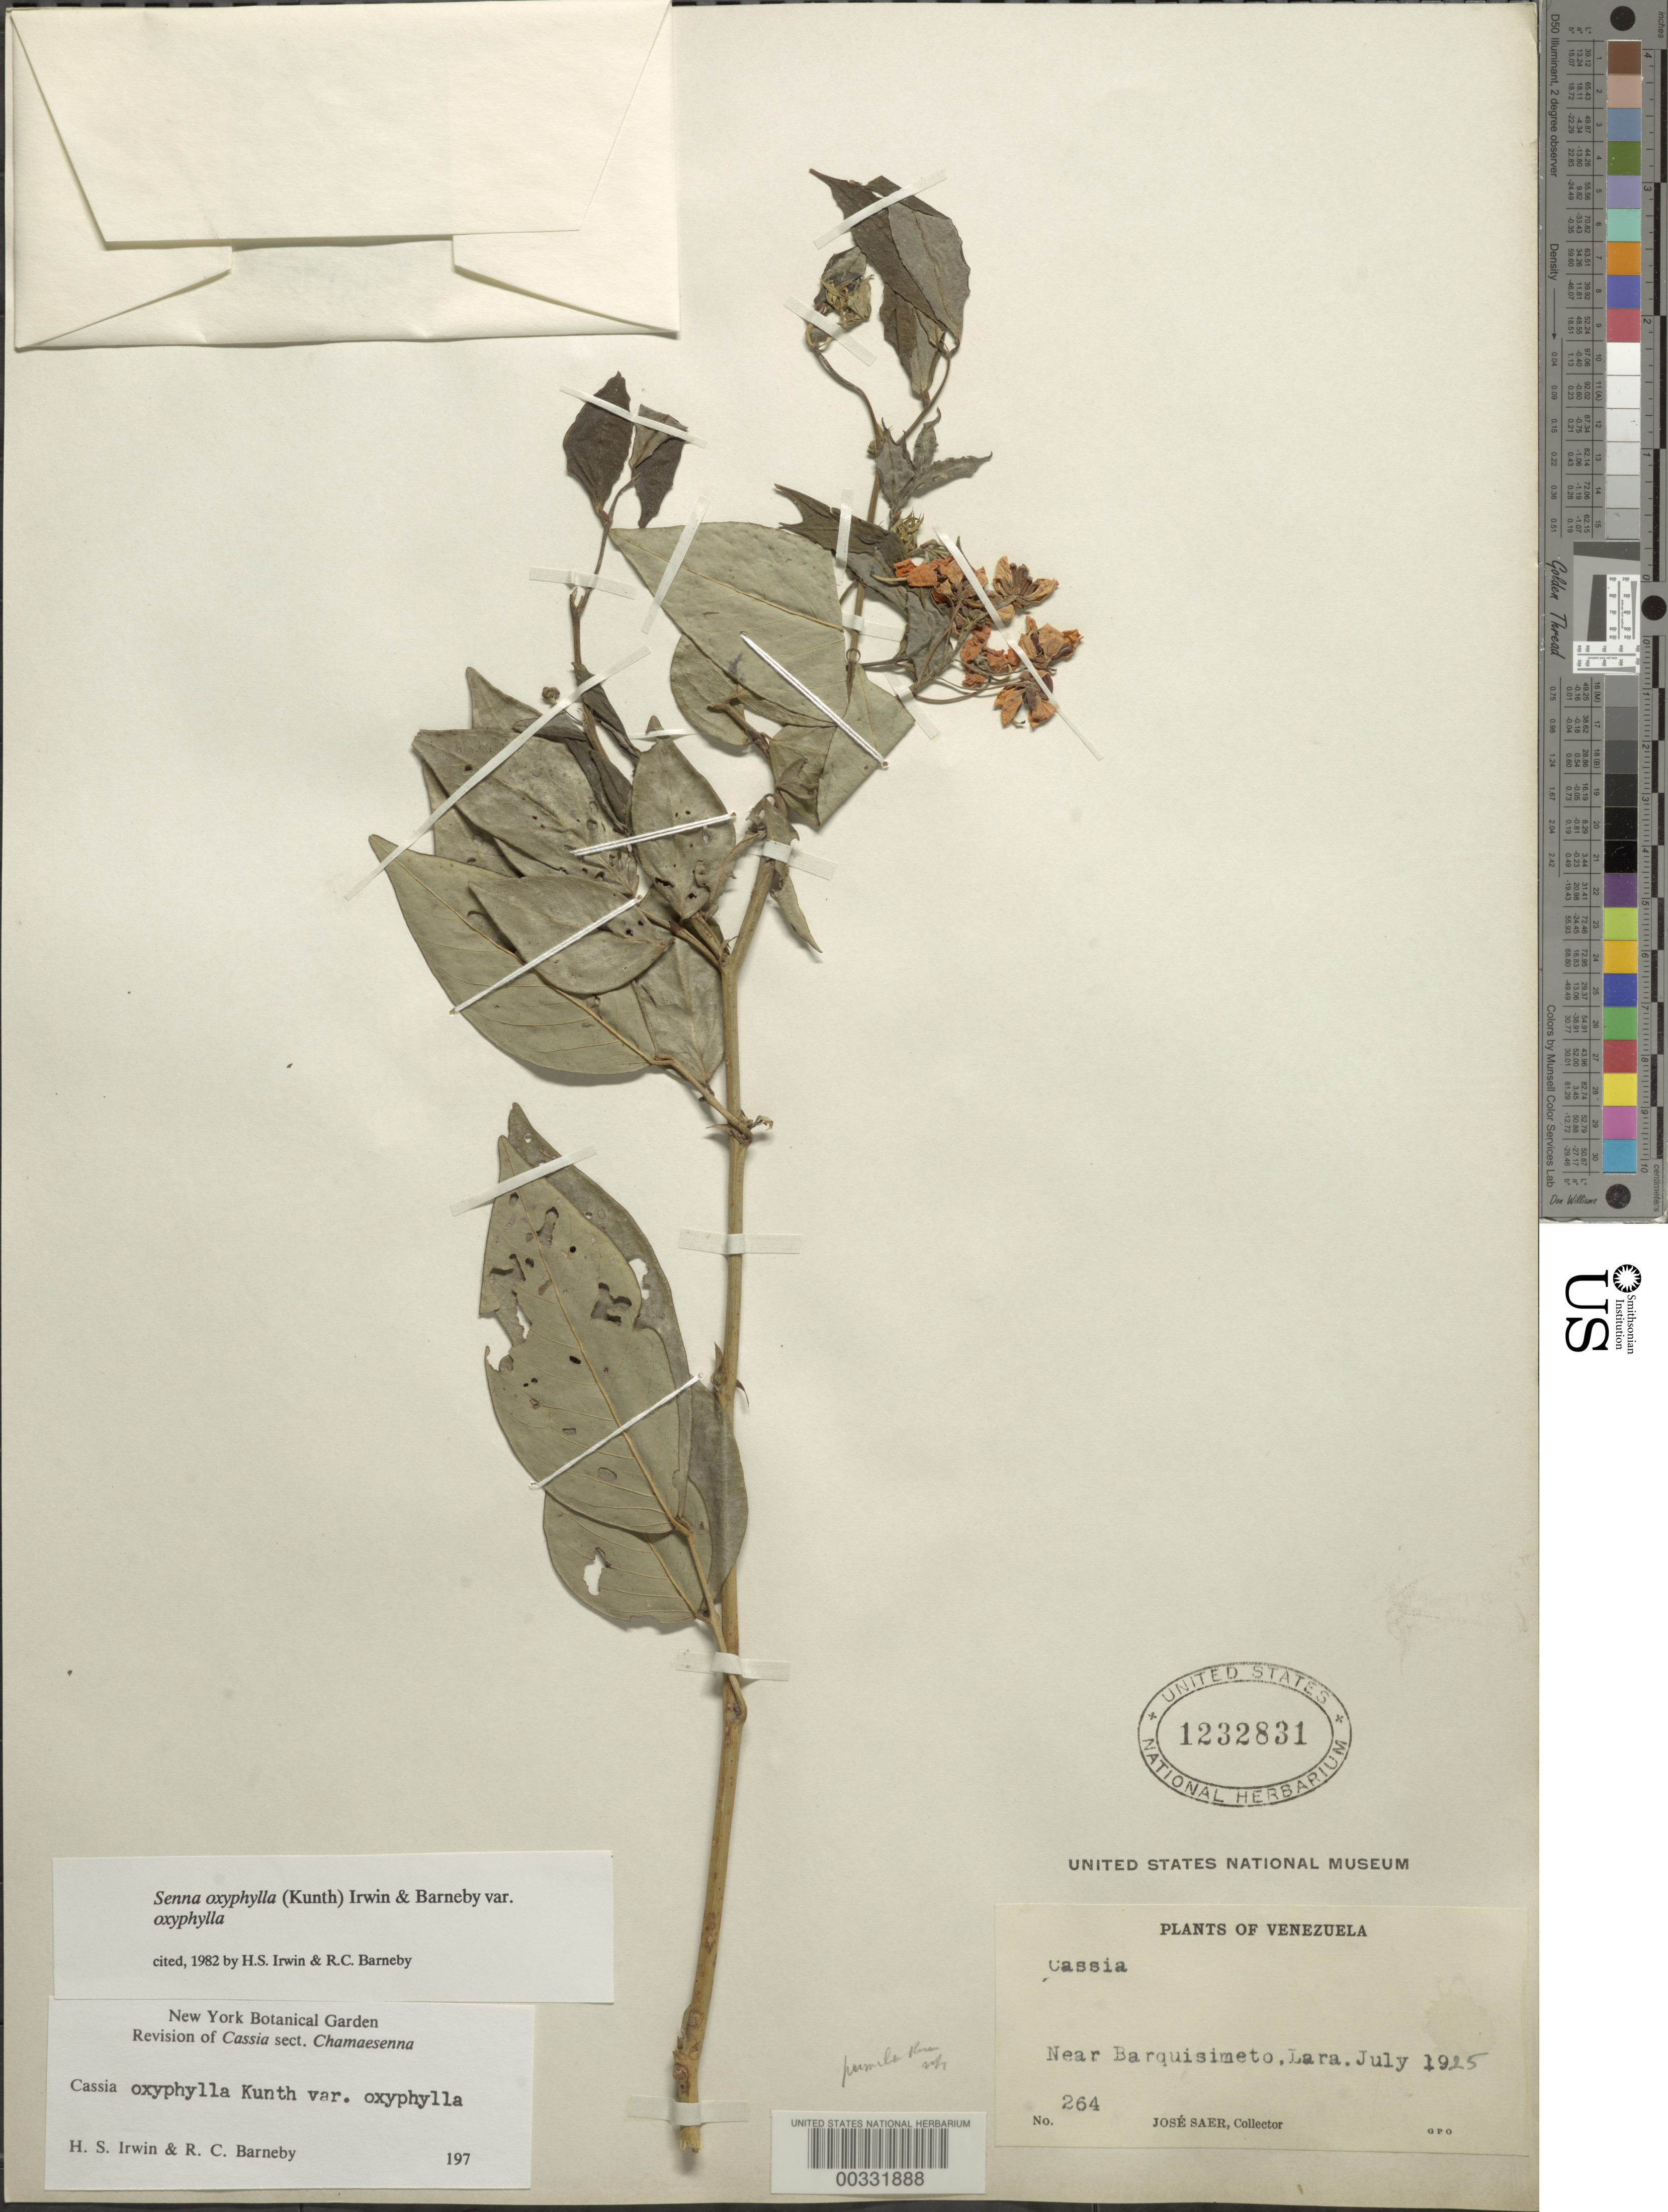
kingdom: Plantae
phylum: Tracheophyta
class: Magnoliopsida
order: Fabales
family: Fabaceae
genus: Senna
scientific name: Senna oxyphylla var. oxyphylla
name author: (Kunth) H.S. Irwin & Barneby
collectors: J. Saer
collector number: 264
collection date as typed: Jul 1925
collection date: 1925-07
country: Venezuela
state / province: Lara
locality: Near barquisimeto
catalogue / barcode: US 1232831